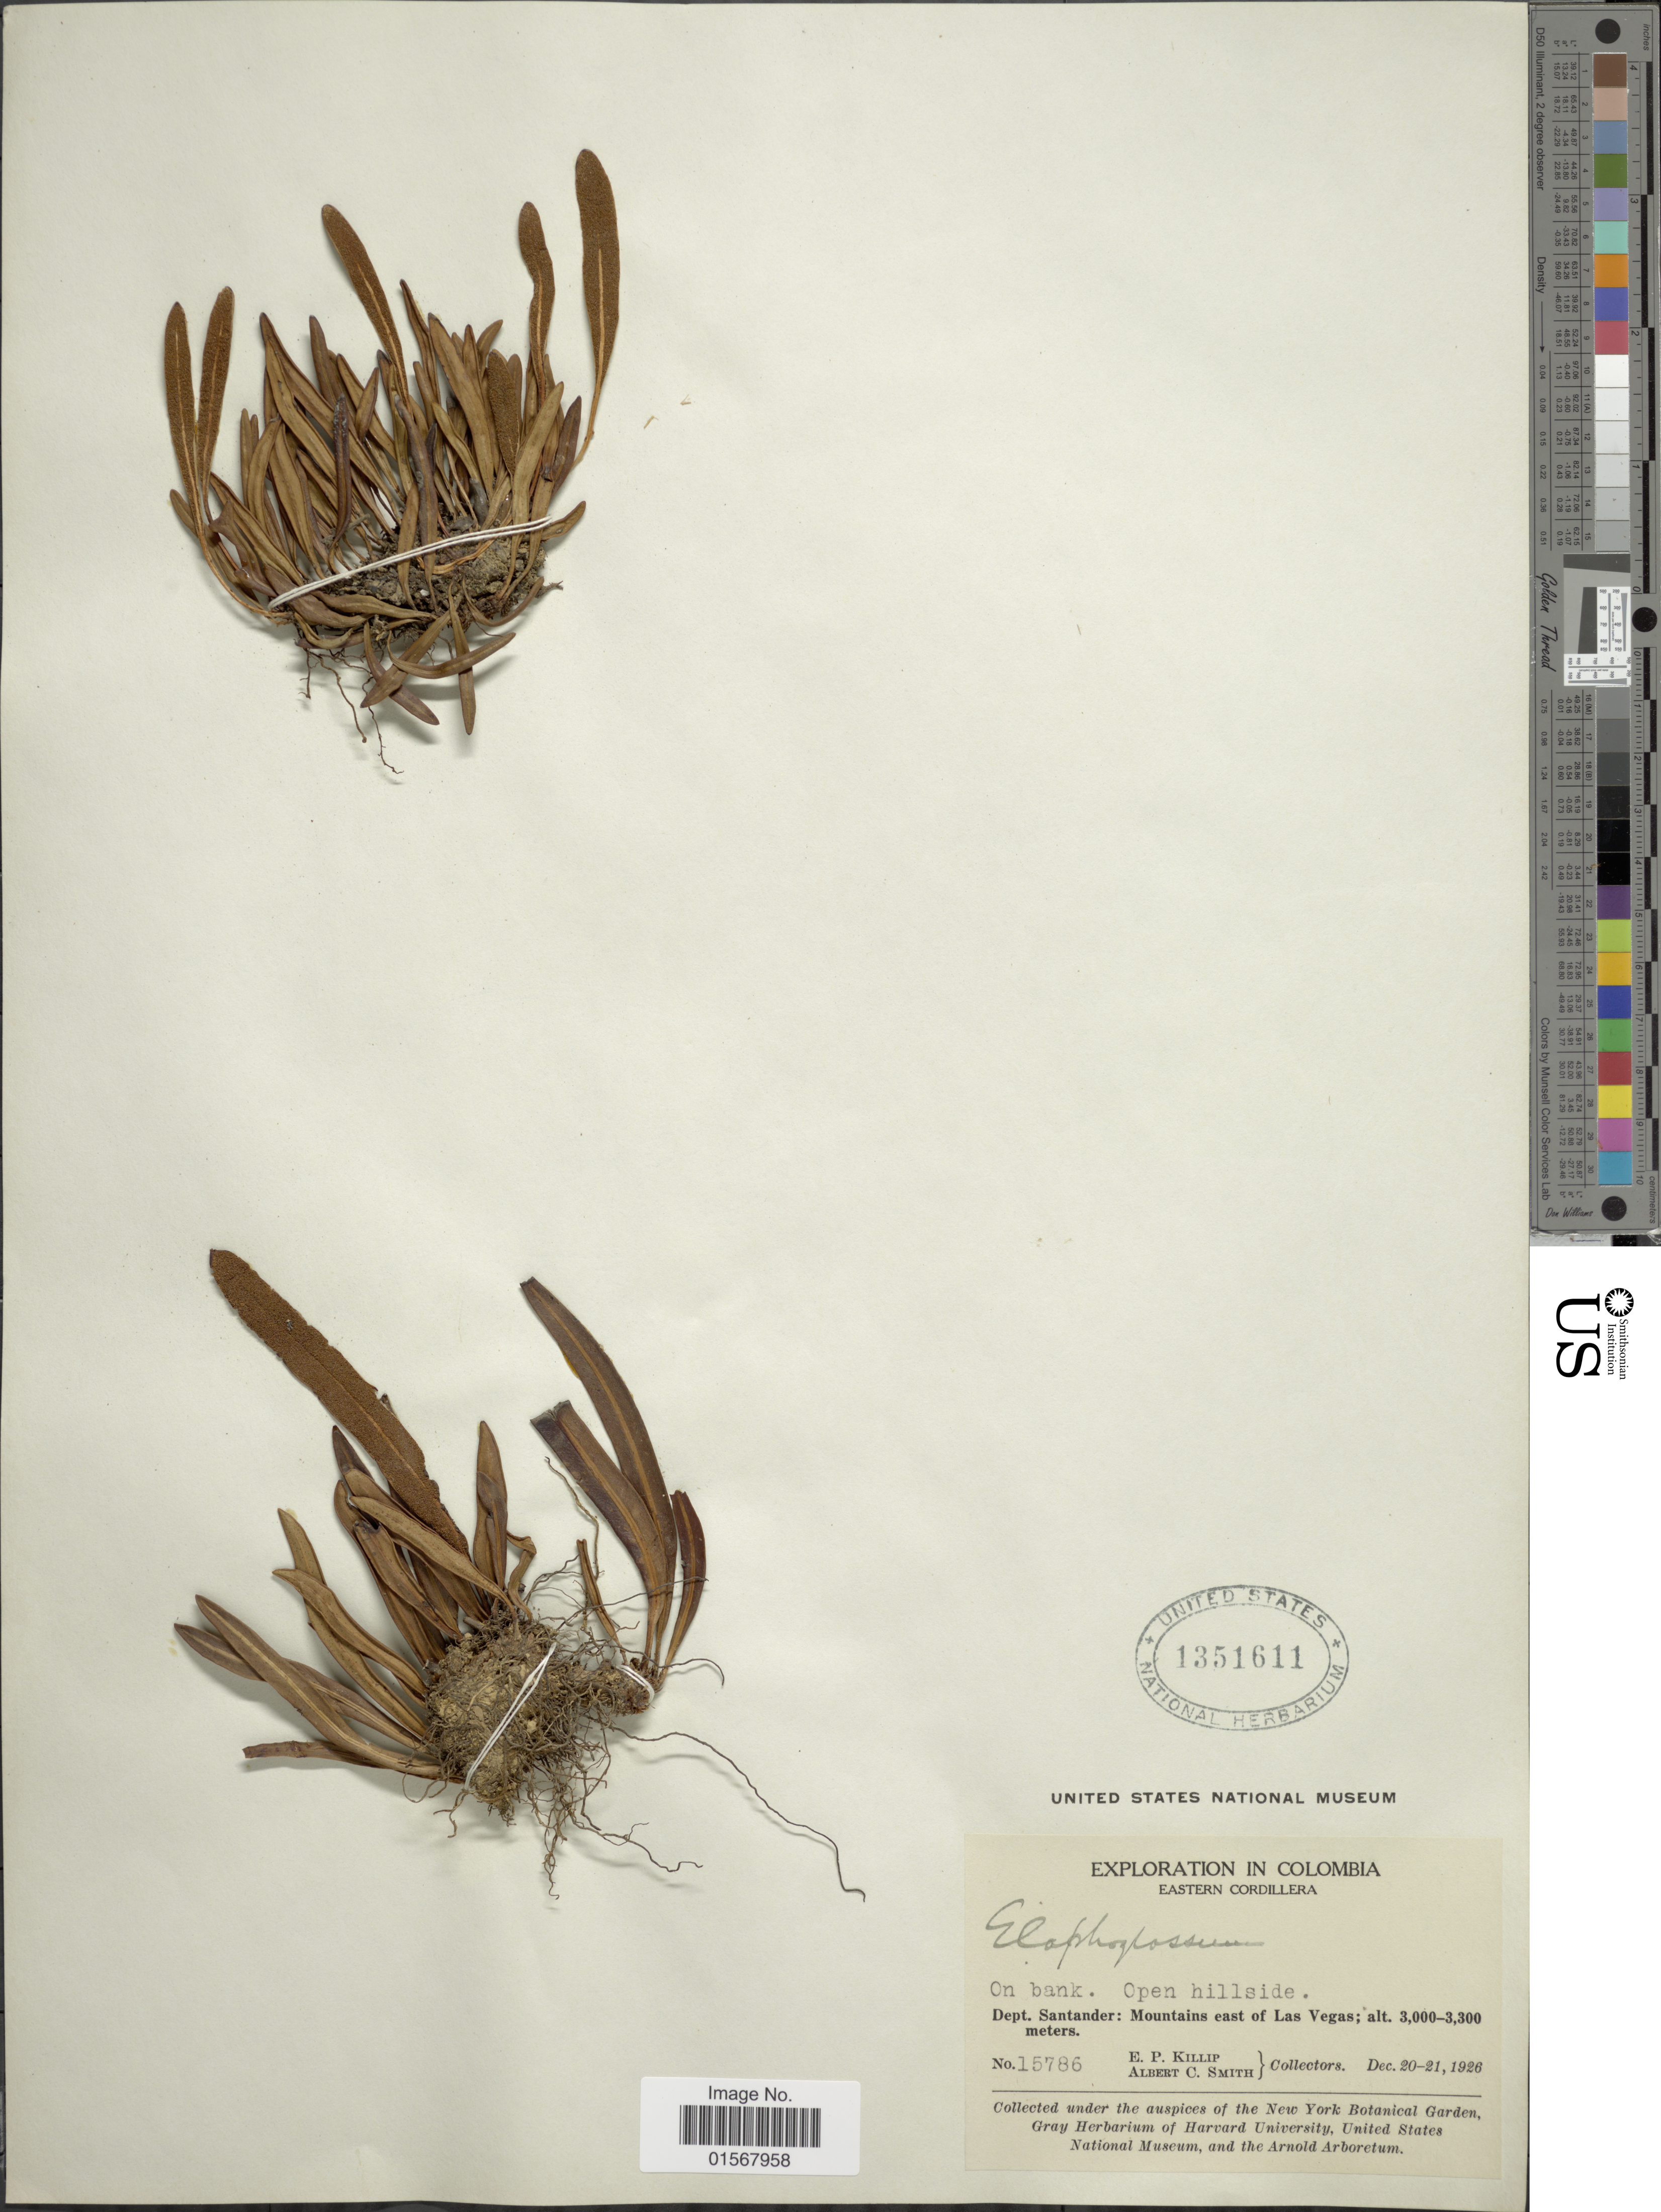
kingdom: Plantae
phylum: Tracheophyta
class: Polypodiopsida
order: Polypodiales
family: Dryopteridaceae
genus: Elaphoglossum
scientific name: Elaphoglossum sp.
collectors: E. P. Killip & A. C. Smith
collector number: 15786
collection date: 1926-12-20/1926-12-21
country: Colombia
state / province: Santander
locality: Eastern Cordillera, Dept. Santander: Mountains east of Las Vegas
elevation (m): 3000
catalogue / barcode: US 1351611